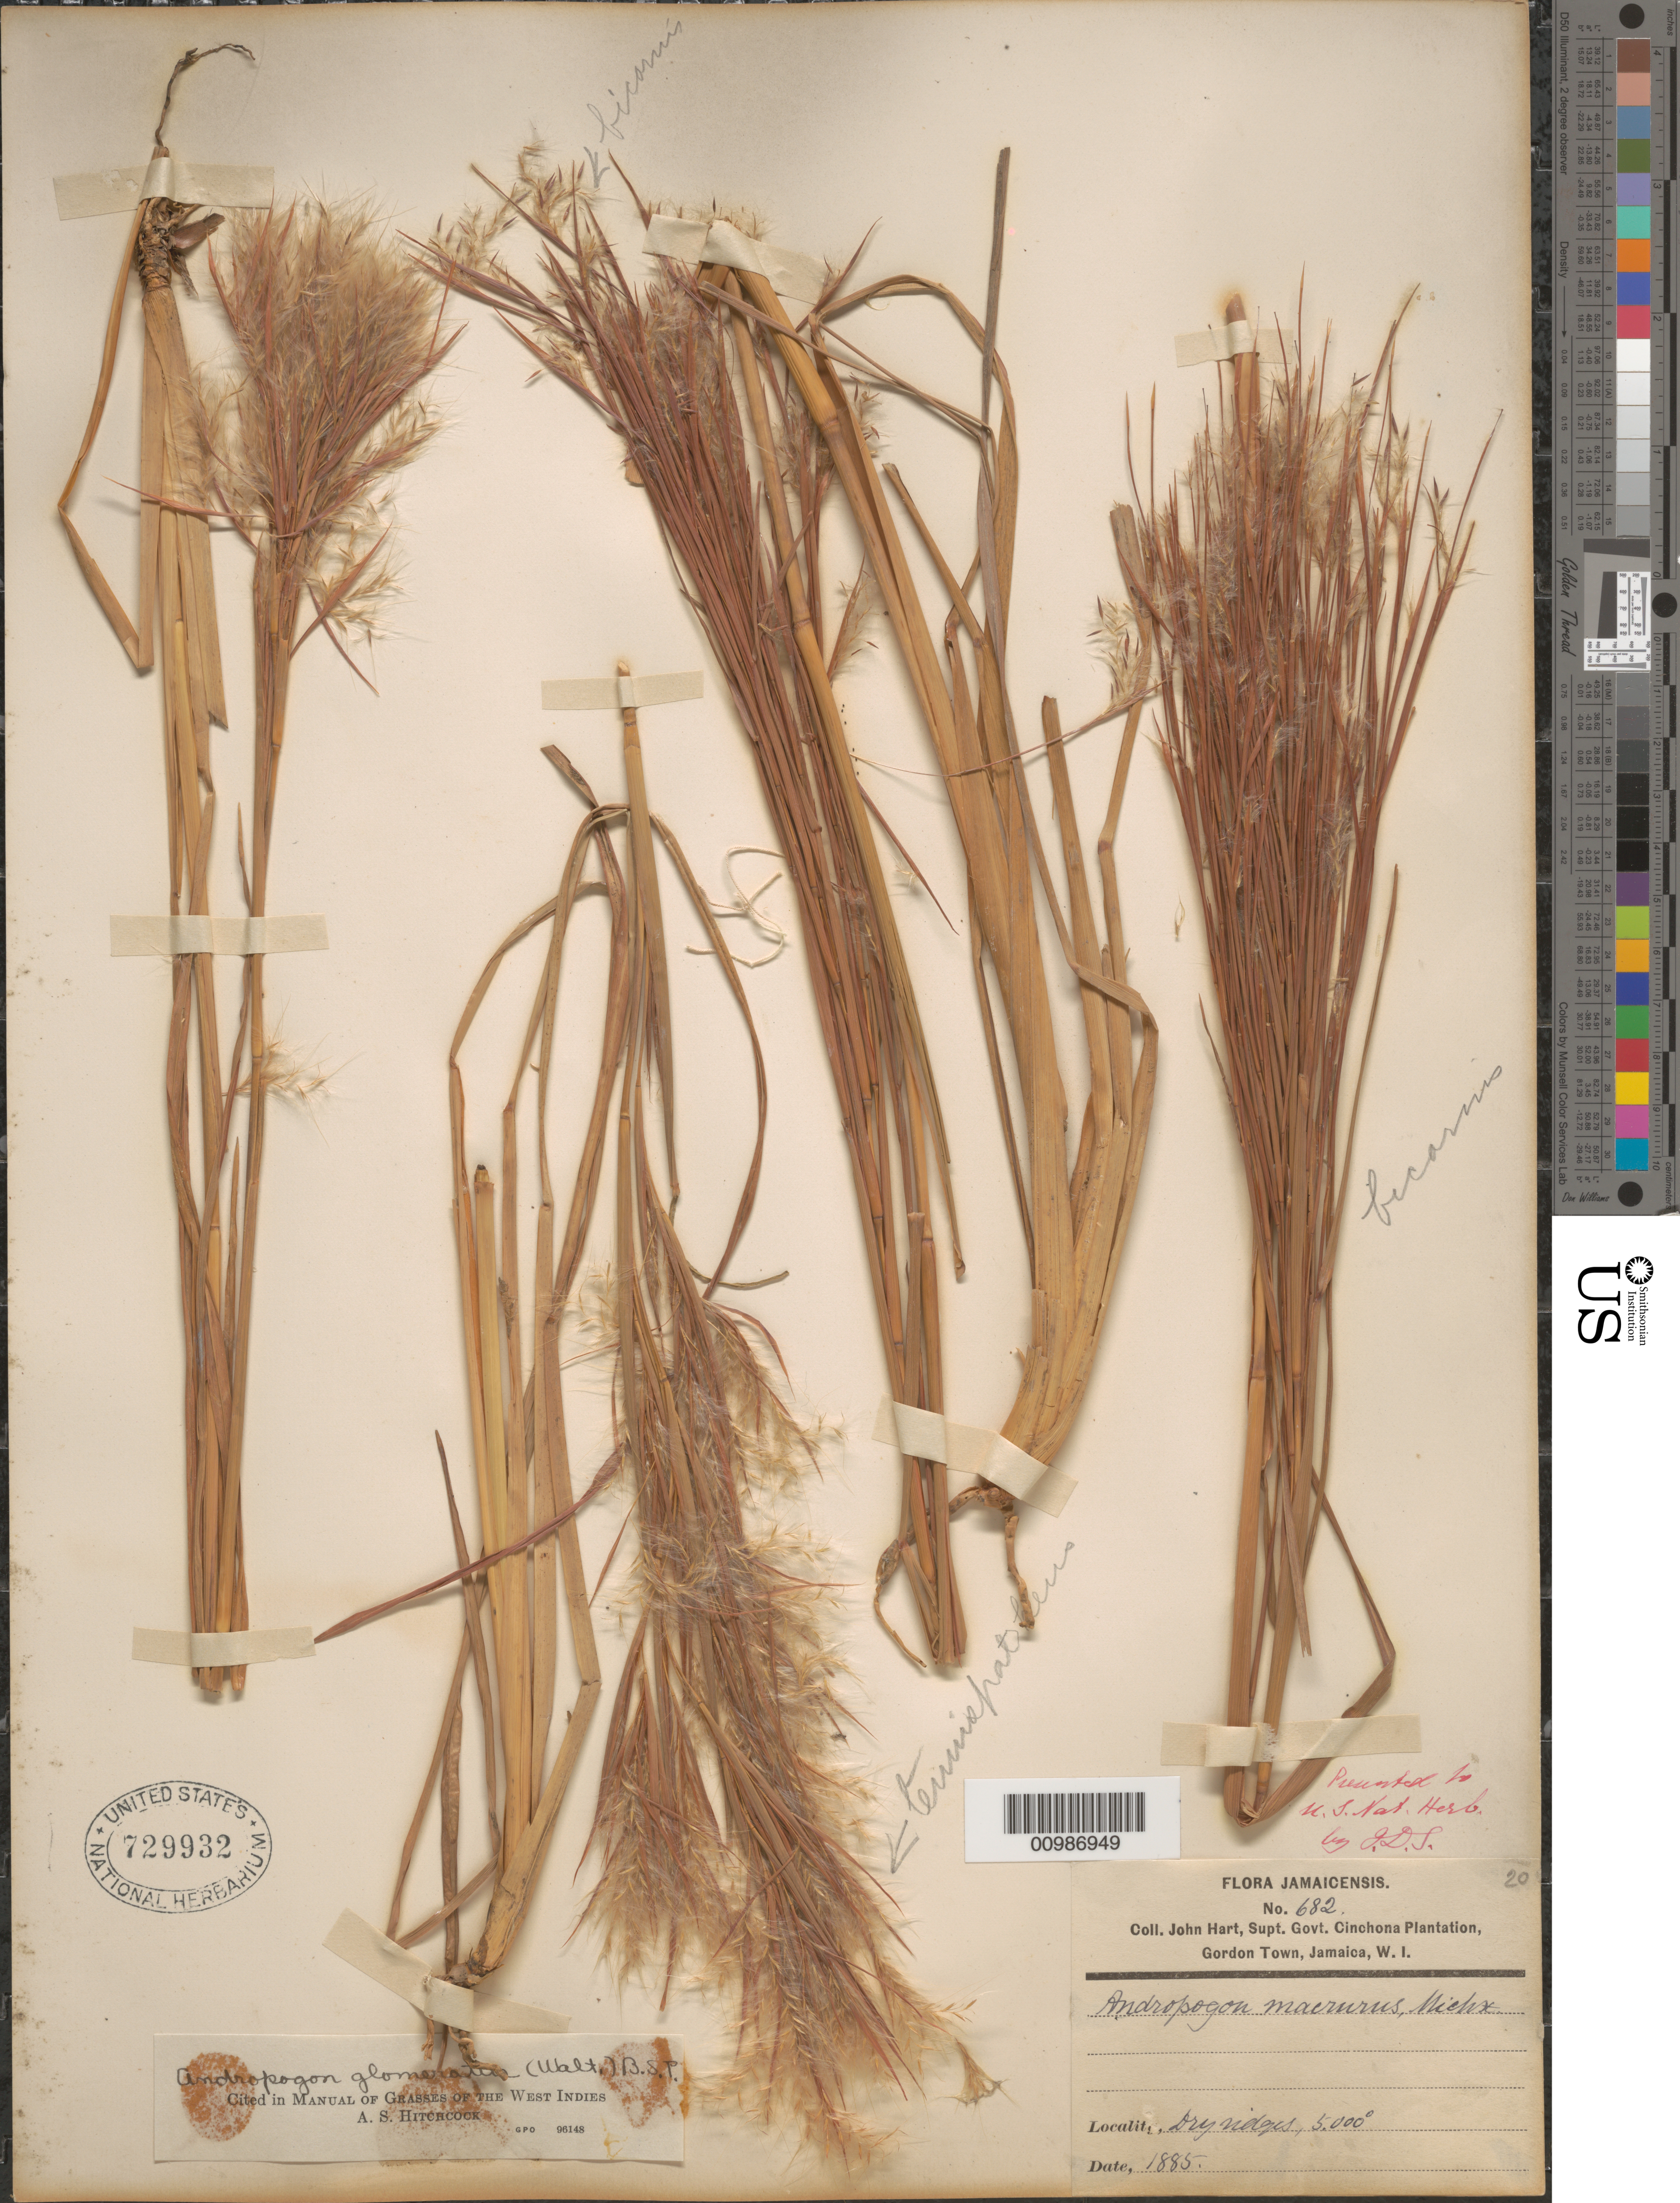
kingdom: Plantae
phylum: Tracheophyta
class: Liliopsida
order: Poales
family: Poaceae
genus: Andropogon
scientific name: Andropogon glomeratus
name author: (Walter) Britton, Stearns & Poggenb.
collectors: J. Hart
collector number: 682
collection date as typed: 1885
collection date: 1885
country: Jamaica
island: Jamaica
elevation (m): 1524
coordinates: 0 N, 0 E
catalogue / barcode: US 729932